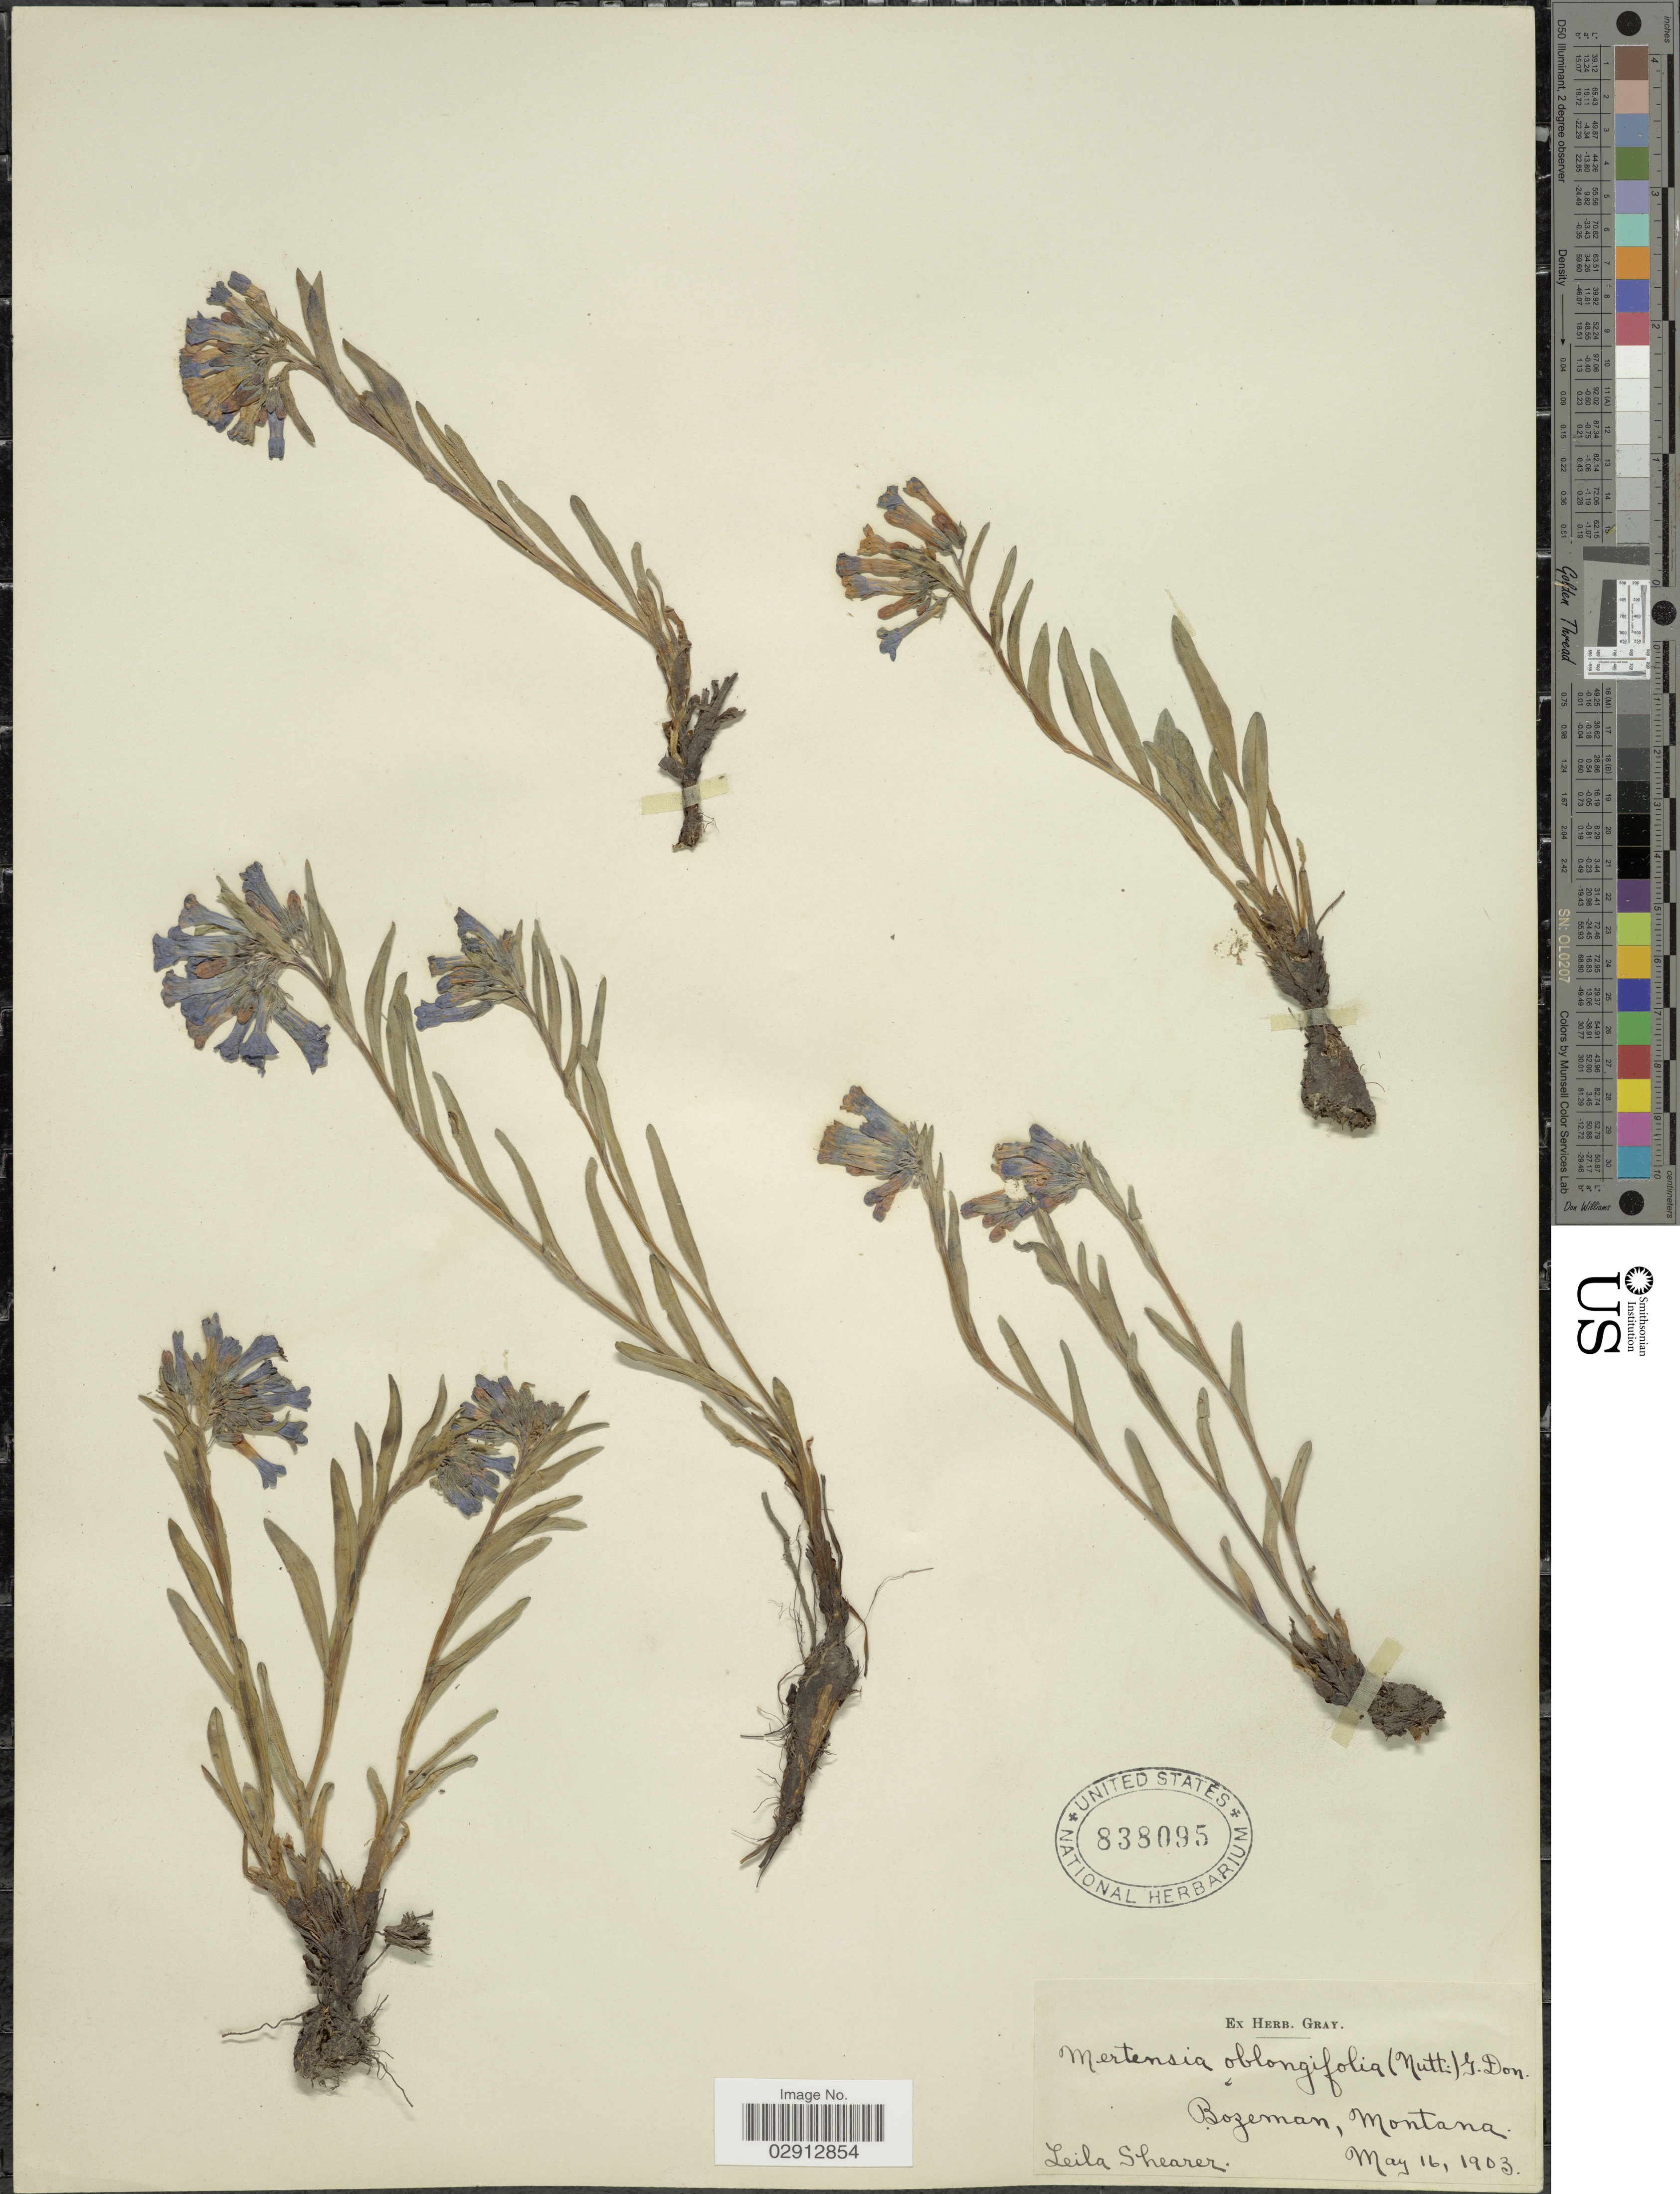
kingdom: Plantae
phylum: Tracheophyta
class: Magnoliopsida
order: Boraginales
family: Boraginaceae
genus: Mertensia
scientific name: Mertensia oblongifolia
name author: (Nutt.) G. Don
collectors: L. Shearer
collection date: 1903-05-16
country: United States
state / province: Montana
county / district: Gallatin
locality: Bozeman.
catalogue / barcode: US 838095